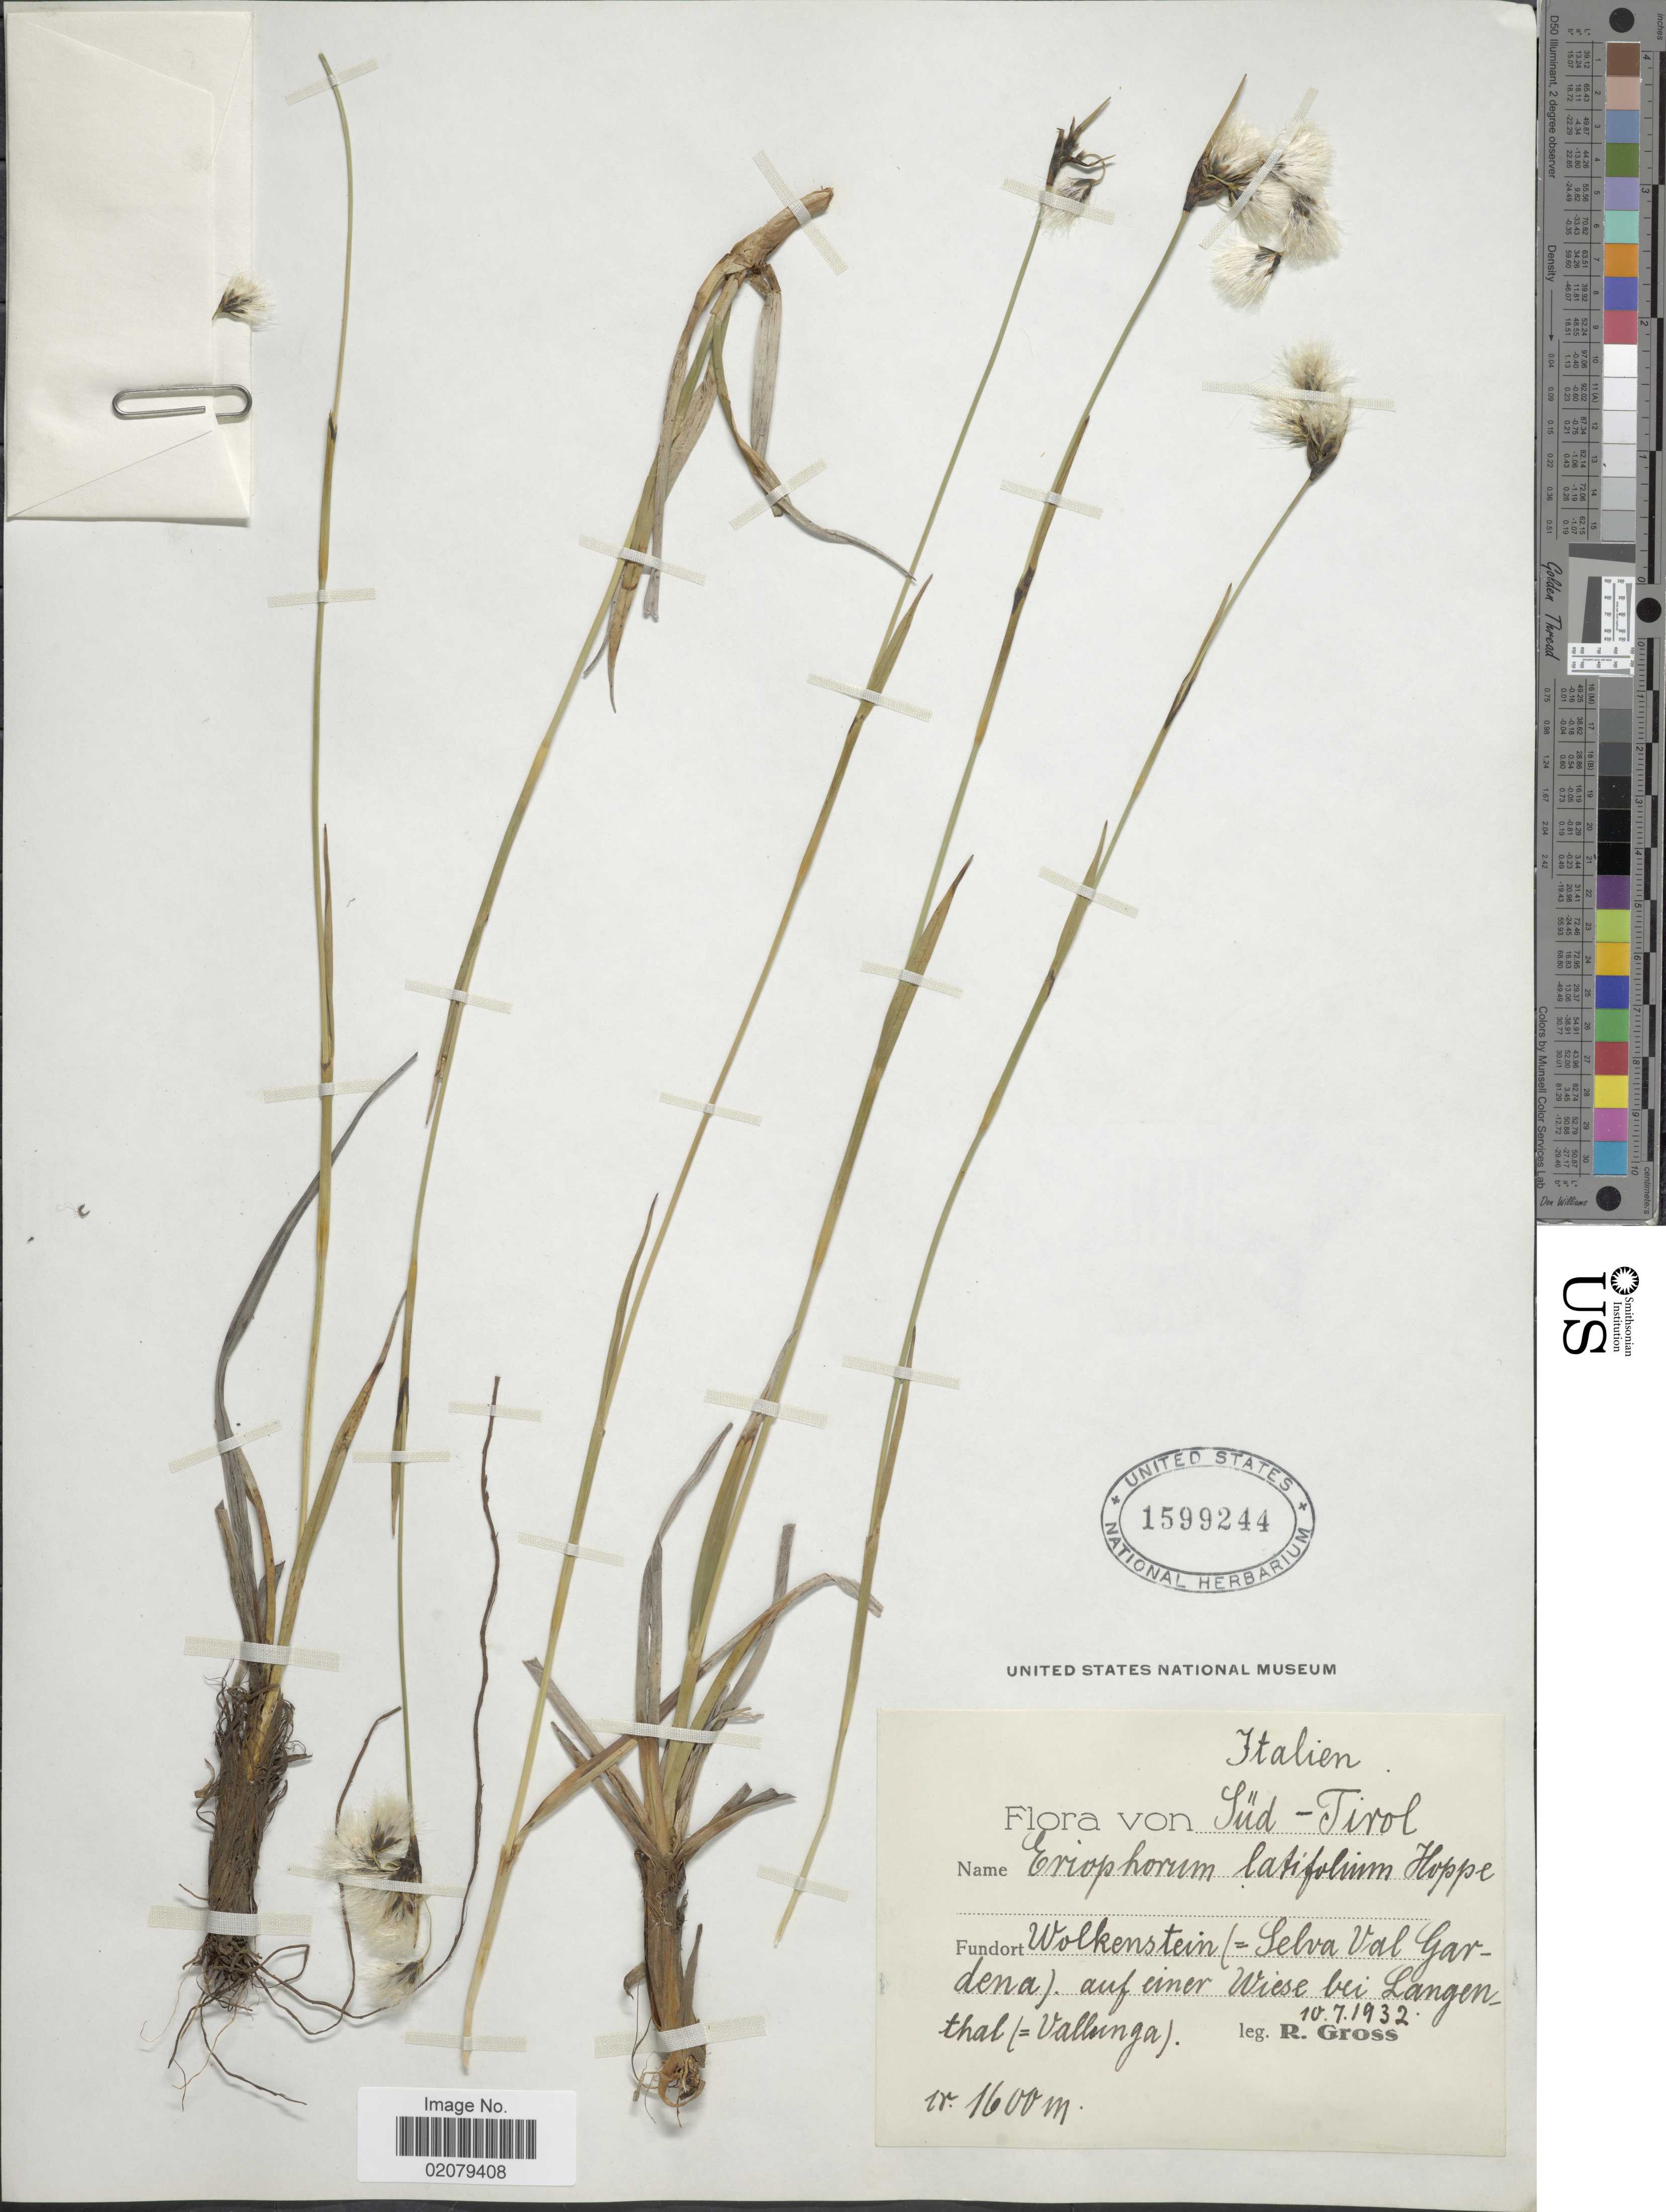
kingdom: Plantae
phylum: Tracheophyta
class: Liliopsida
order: Poales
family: Cyperaceae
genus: Eriophorum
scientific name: Eriophorum latifolium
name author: Hoppe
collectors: H. Gross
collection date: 1932-07-10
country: Italy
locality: Italie, Sud-Tirol, Wolkenstein (Selva Val Gardena) auf einer Wiese bei langen thal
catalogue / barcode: US 1599244